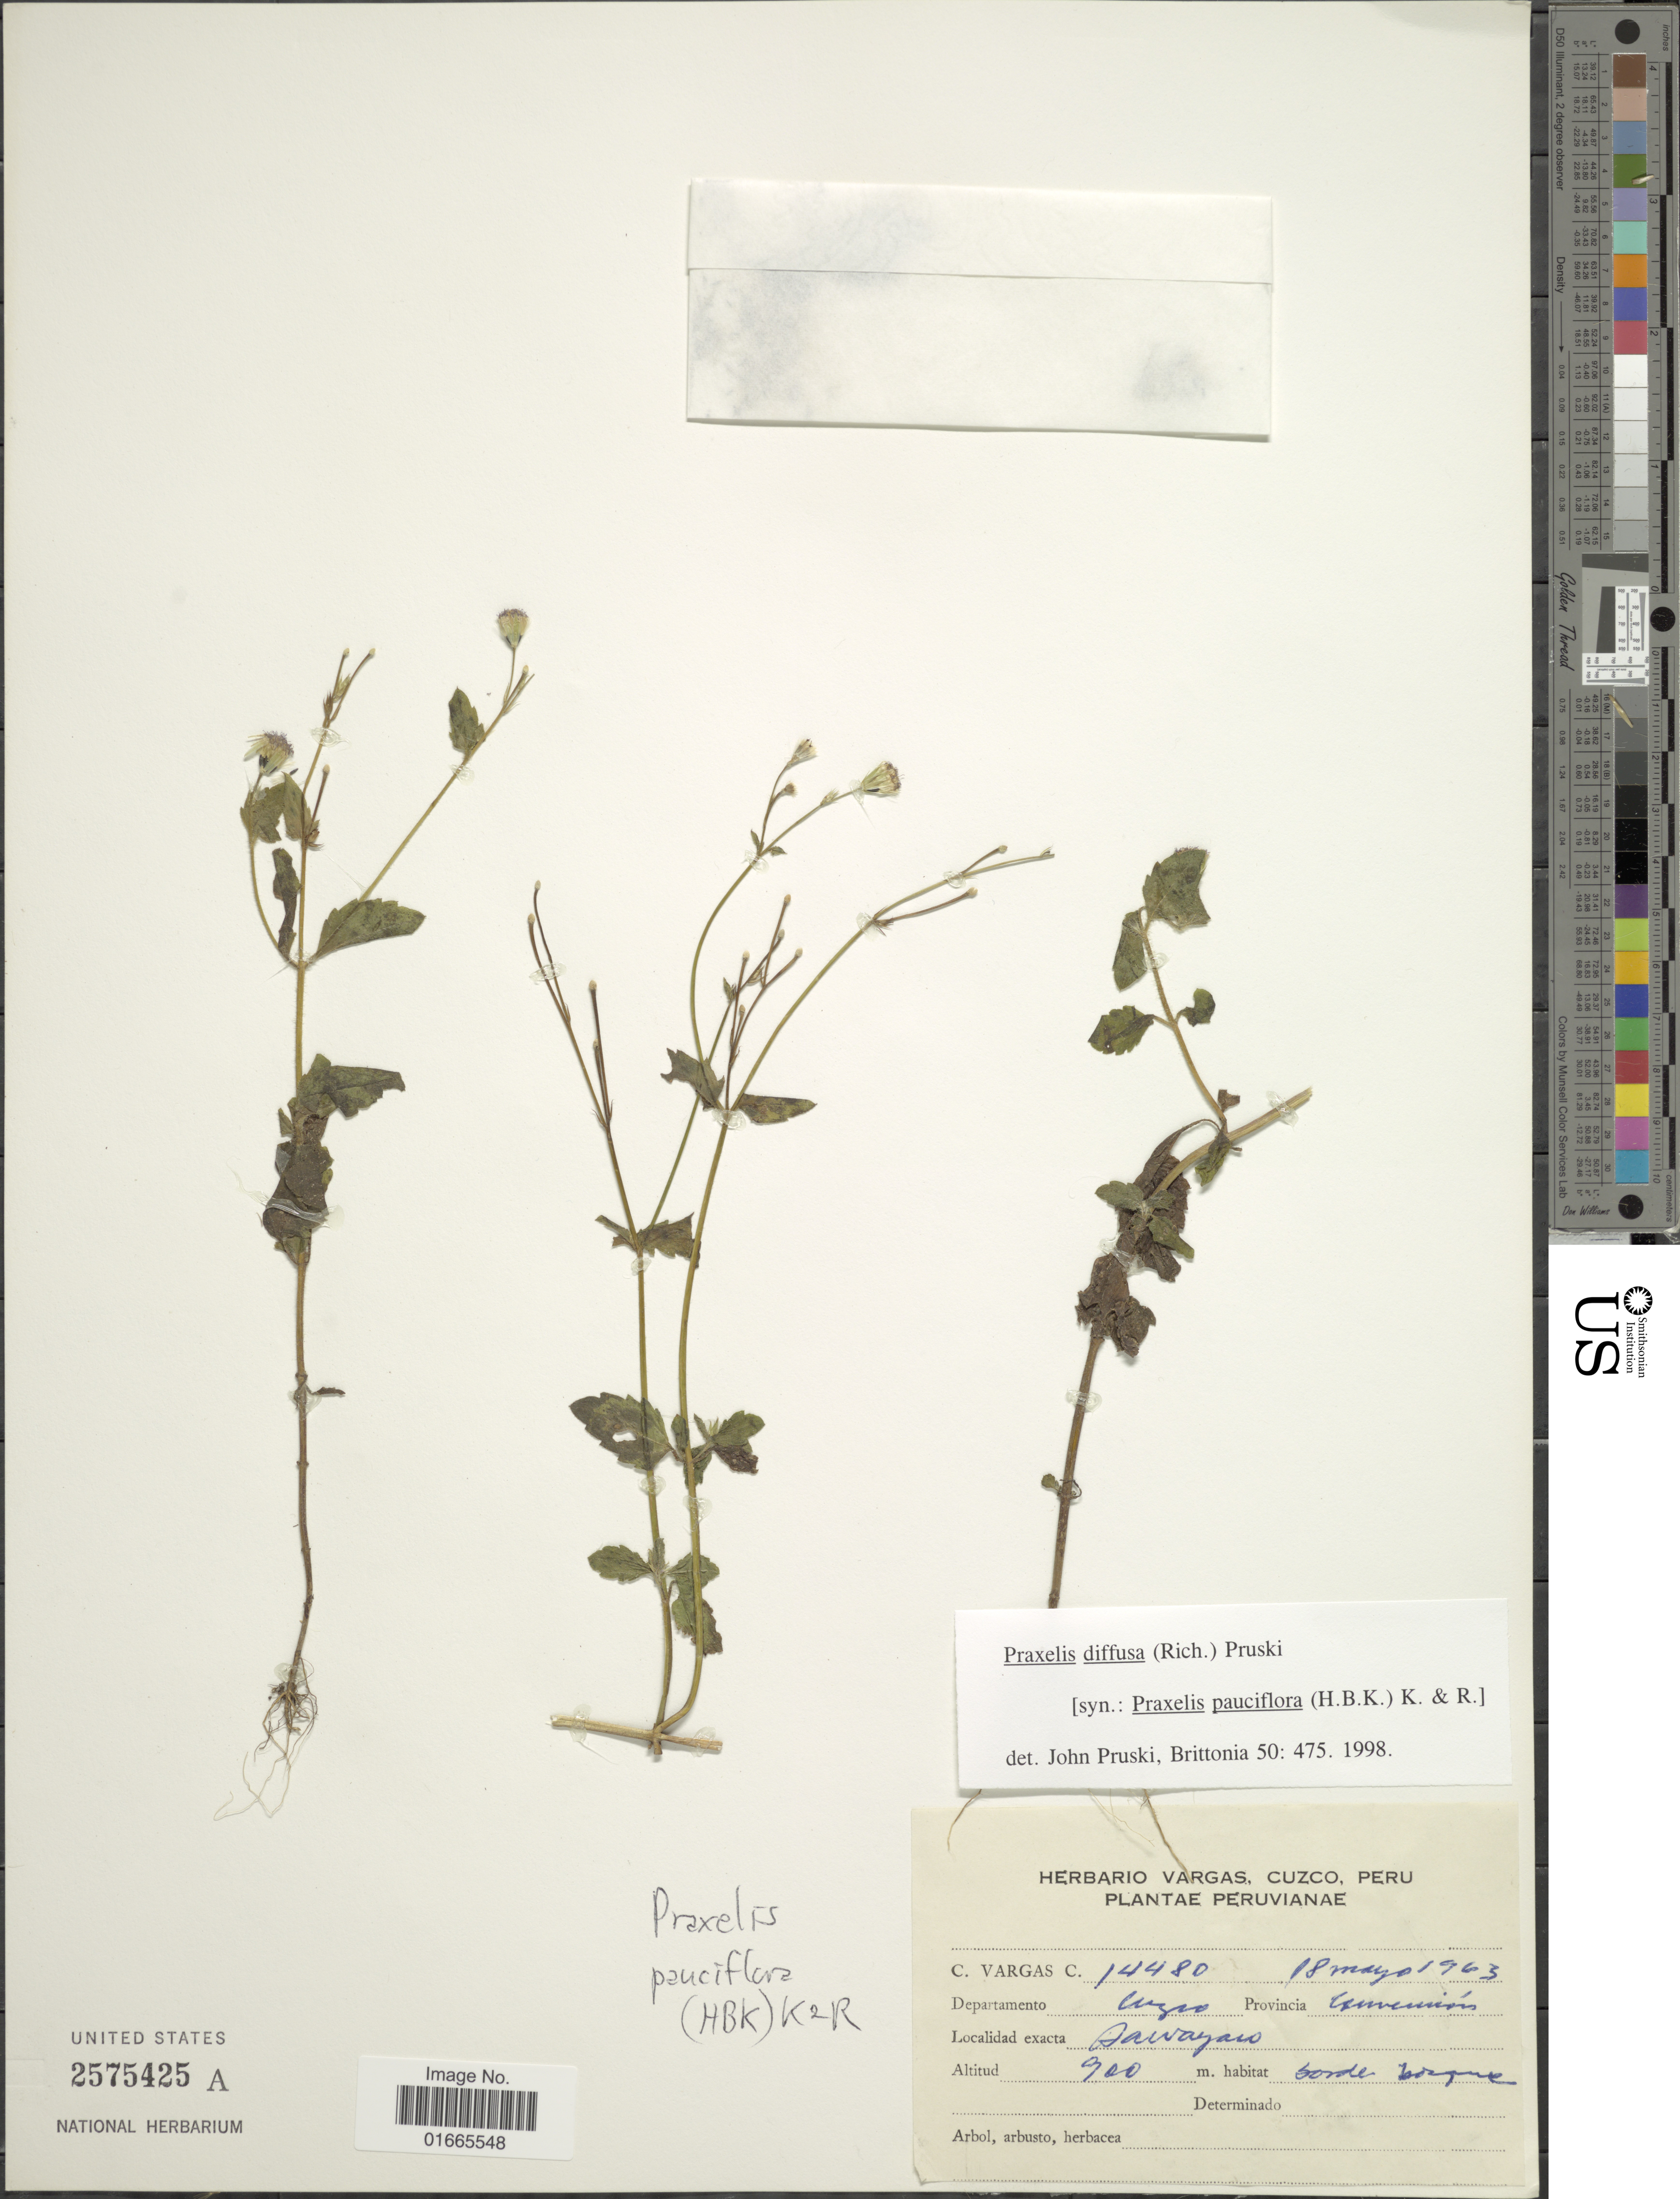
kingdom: Plantae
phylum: Tracheophyta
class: Magnoliopsida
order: Asterales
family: Asteraceae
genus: Praxelis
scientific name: Praxelis diffusa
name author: (Rich.) Pruski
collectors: C. Vargas Calderón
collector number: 14480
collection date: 1963-05-18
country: Peru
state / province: Cusco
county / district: La Convención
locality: Sahuayaco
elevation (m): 900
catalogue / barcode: US 2575425A